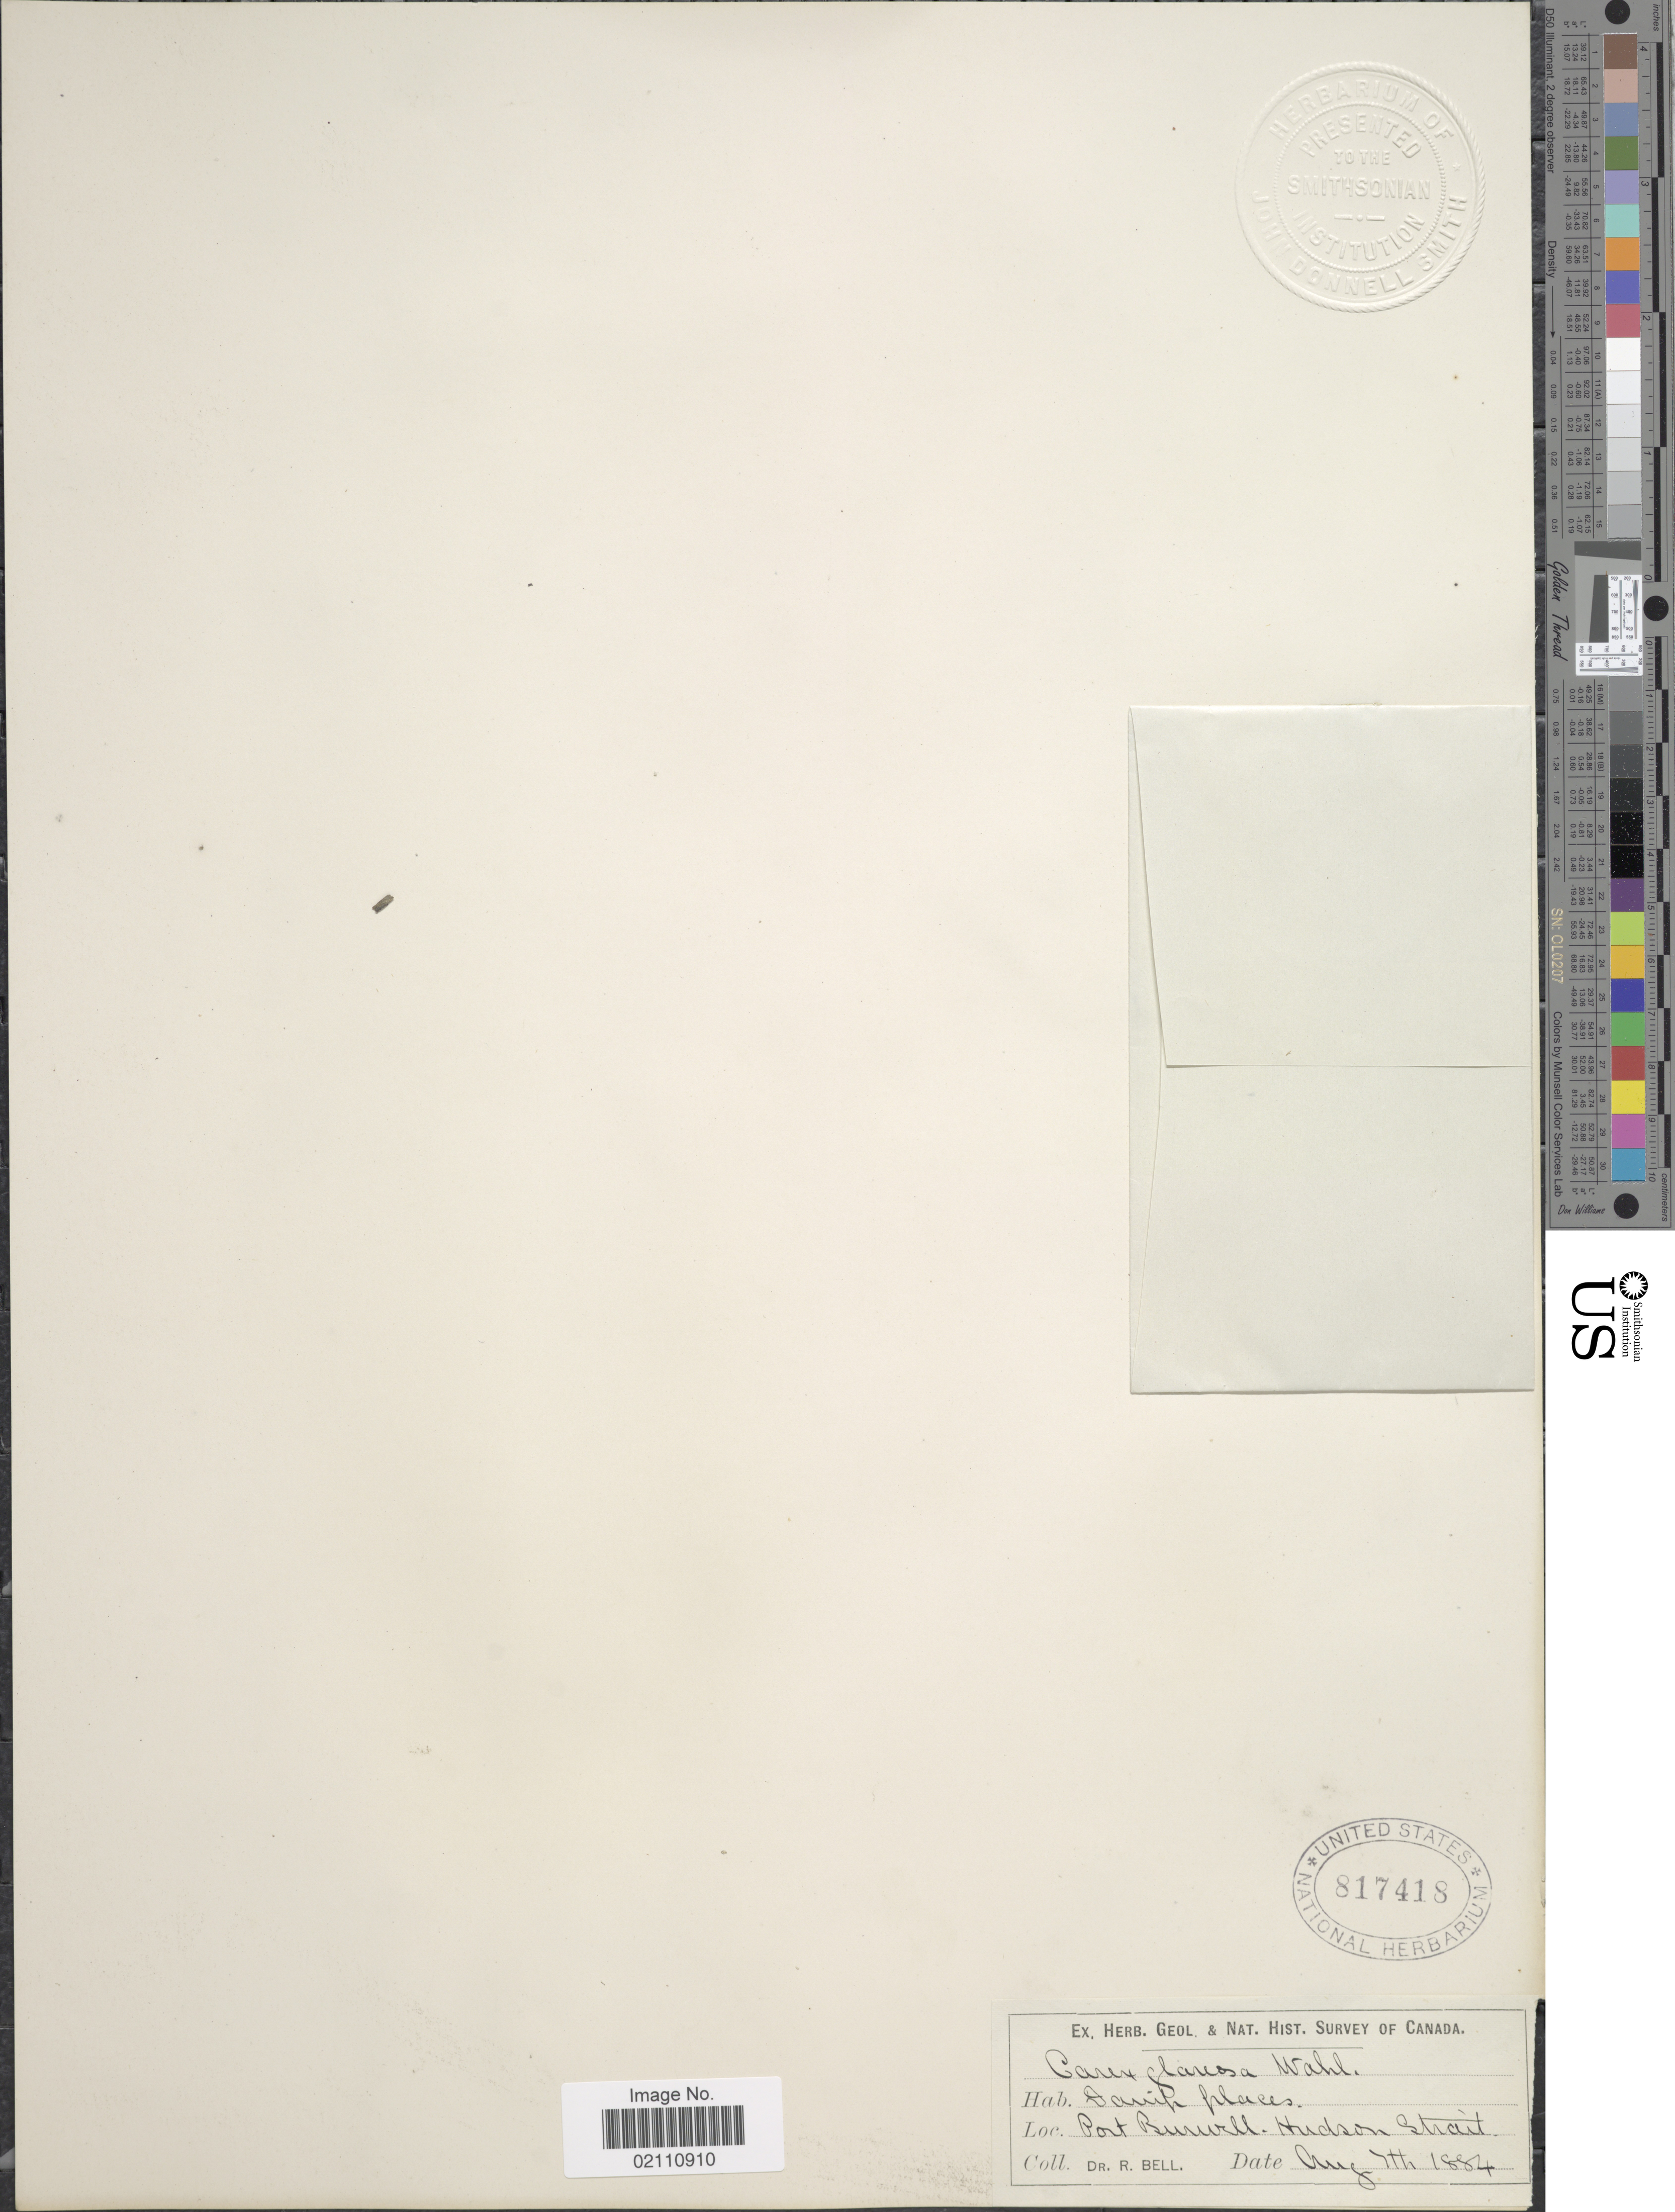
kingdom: Plantae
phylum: Tracheophyta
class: Liliopsida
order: Poales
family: Cyperaceae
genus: Carex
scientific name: Carex glareosa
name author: Schkuhr ex Wahlenb.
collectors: C. R. Bell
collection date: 1884-08-07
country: Canada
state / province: Ontario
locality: Port Burwell, Hudson Strait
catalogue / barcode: US 817418